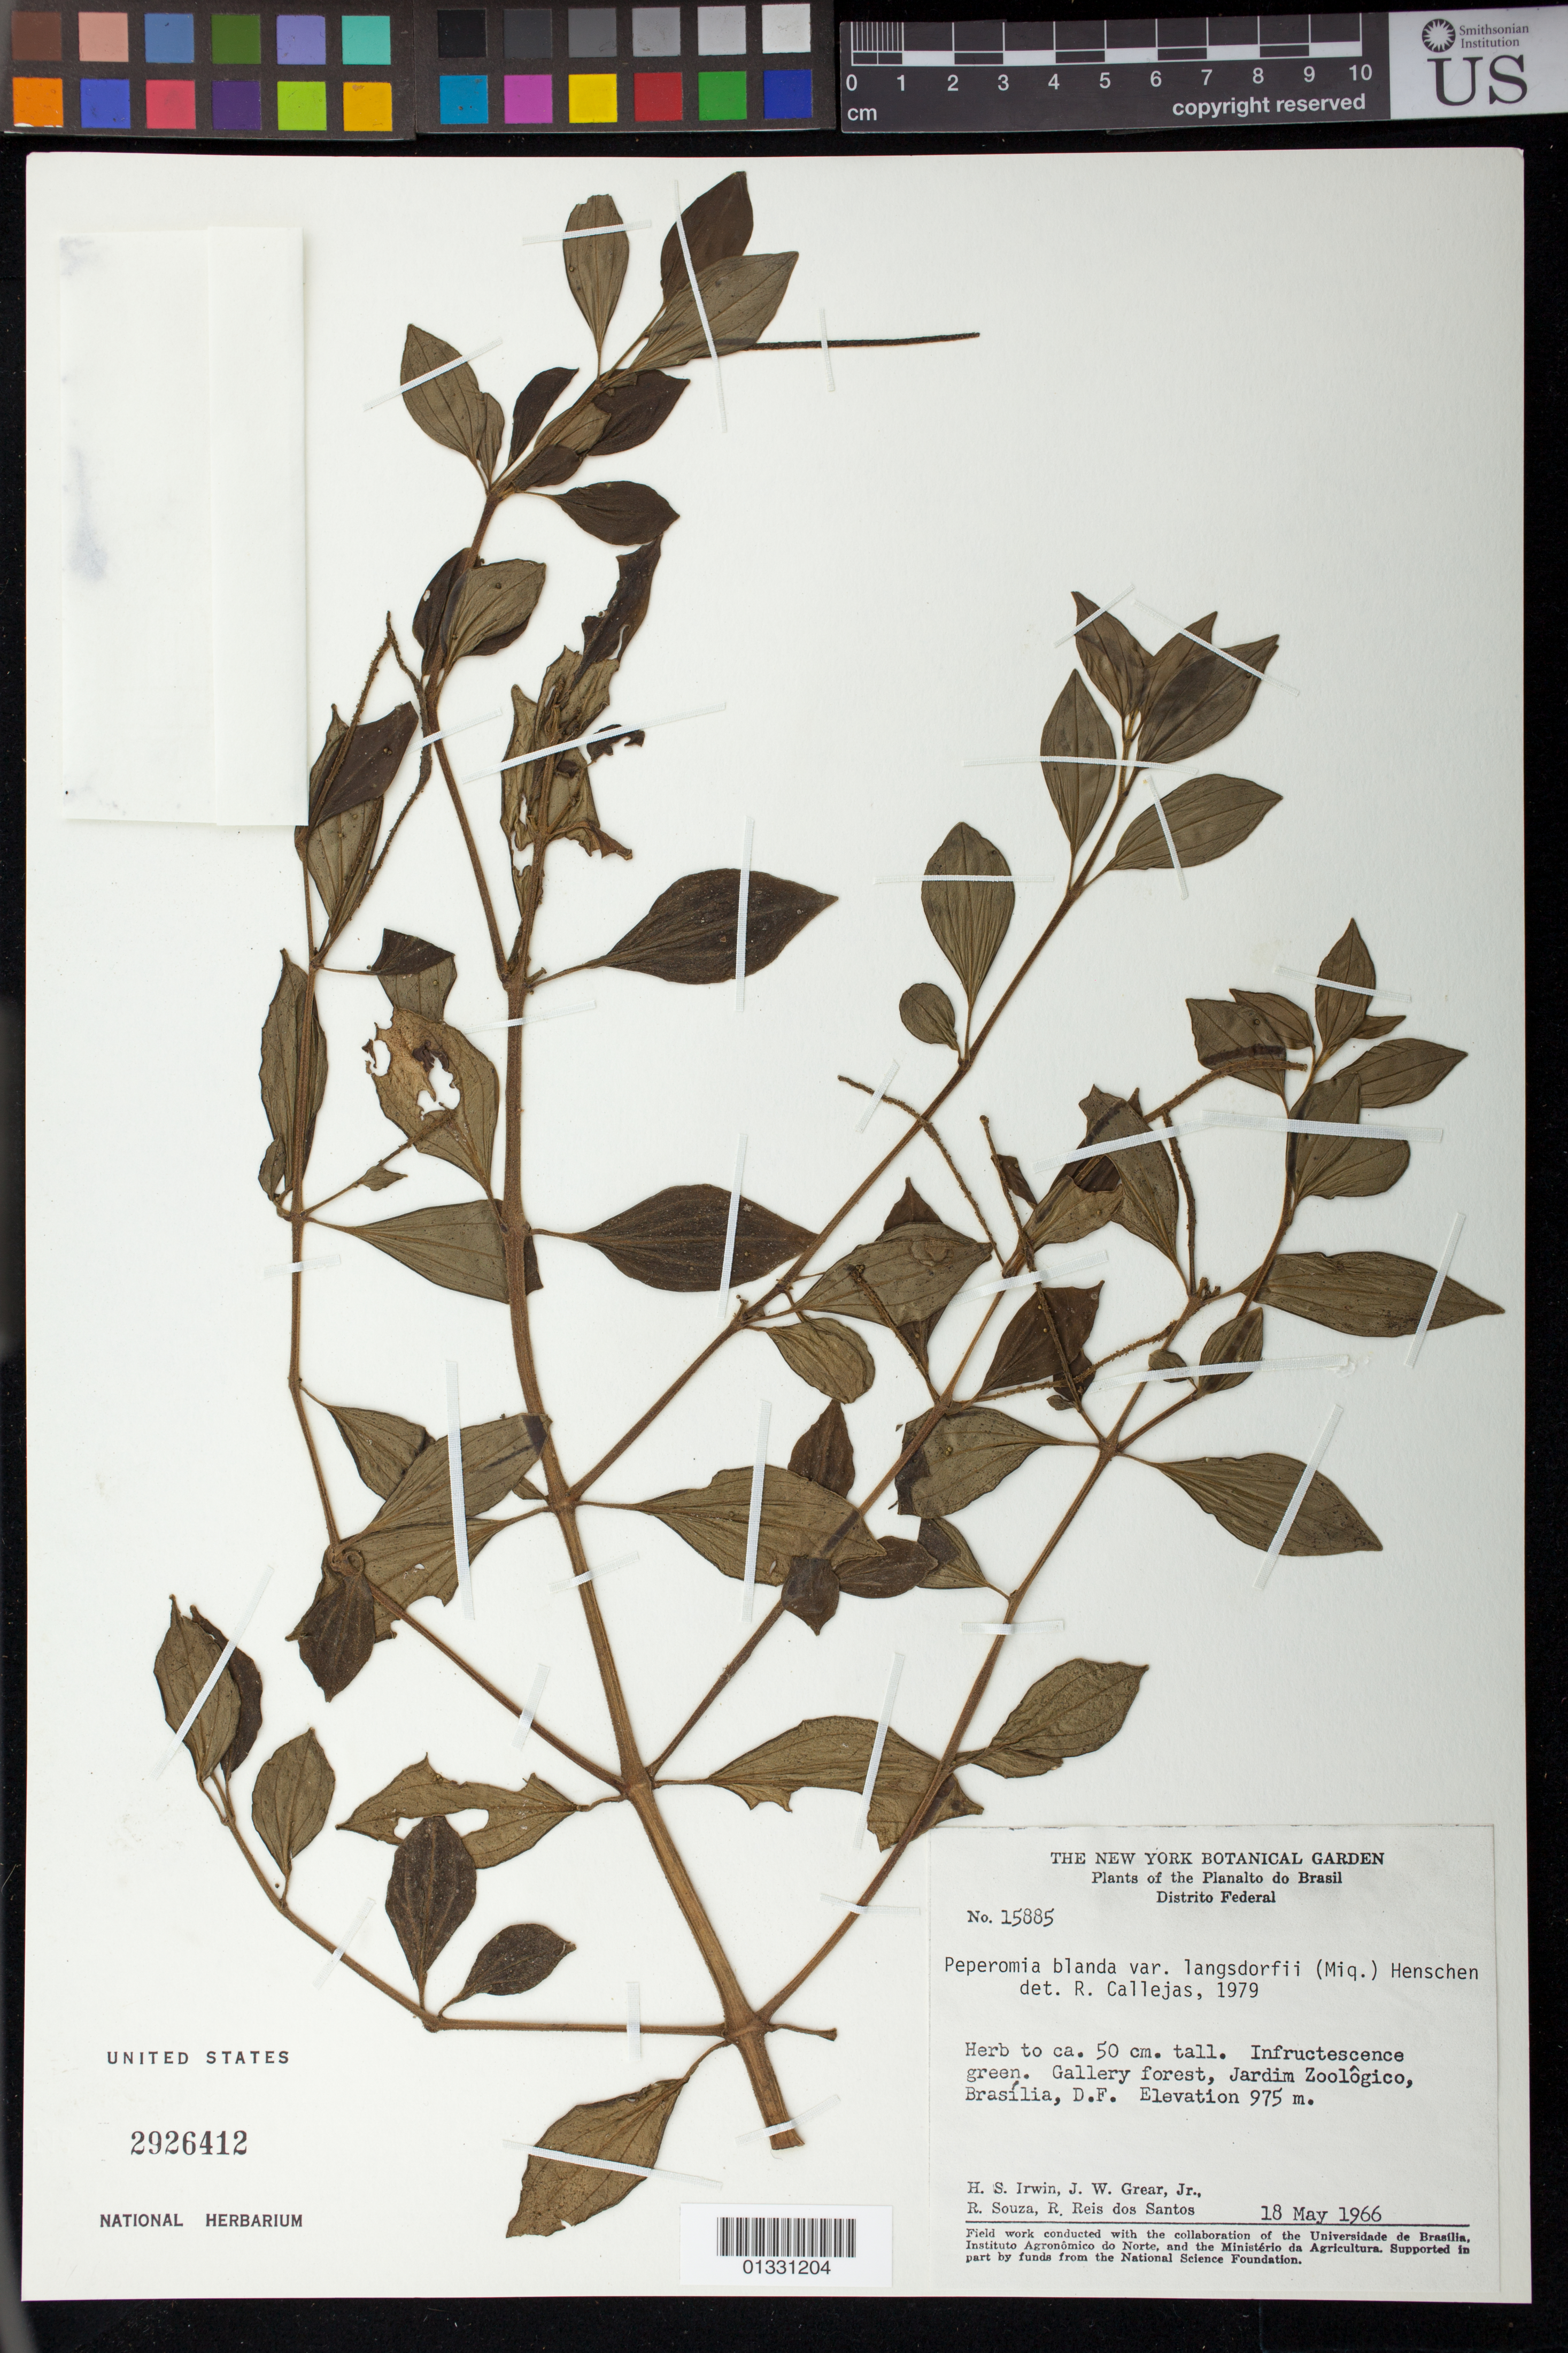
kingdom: Plantae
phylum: Tracheophyta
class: Magnoliopsida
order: Piperales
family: Piperaceae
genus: Peperomia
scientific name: Peperomia blanda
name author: (Jacq.) Kunth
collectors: H. Irwin, J. W. Grear, R. Souza & R. R. Santos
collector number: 15885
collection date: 1966-05-18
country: Brazil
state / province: Distrito Federal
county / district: Brasília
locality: Jardim Zoológico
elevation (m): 975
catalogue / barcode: US 2926412